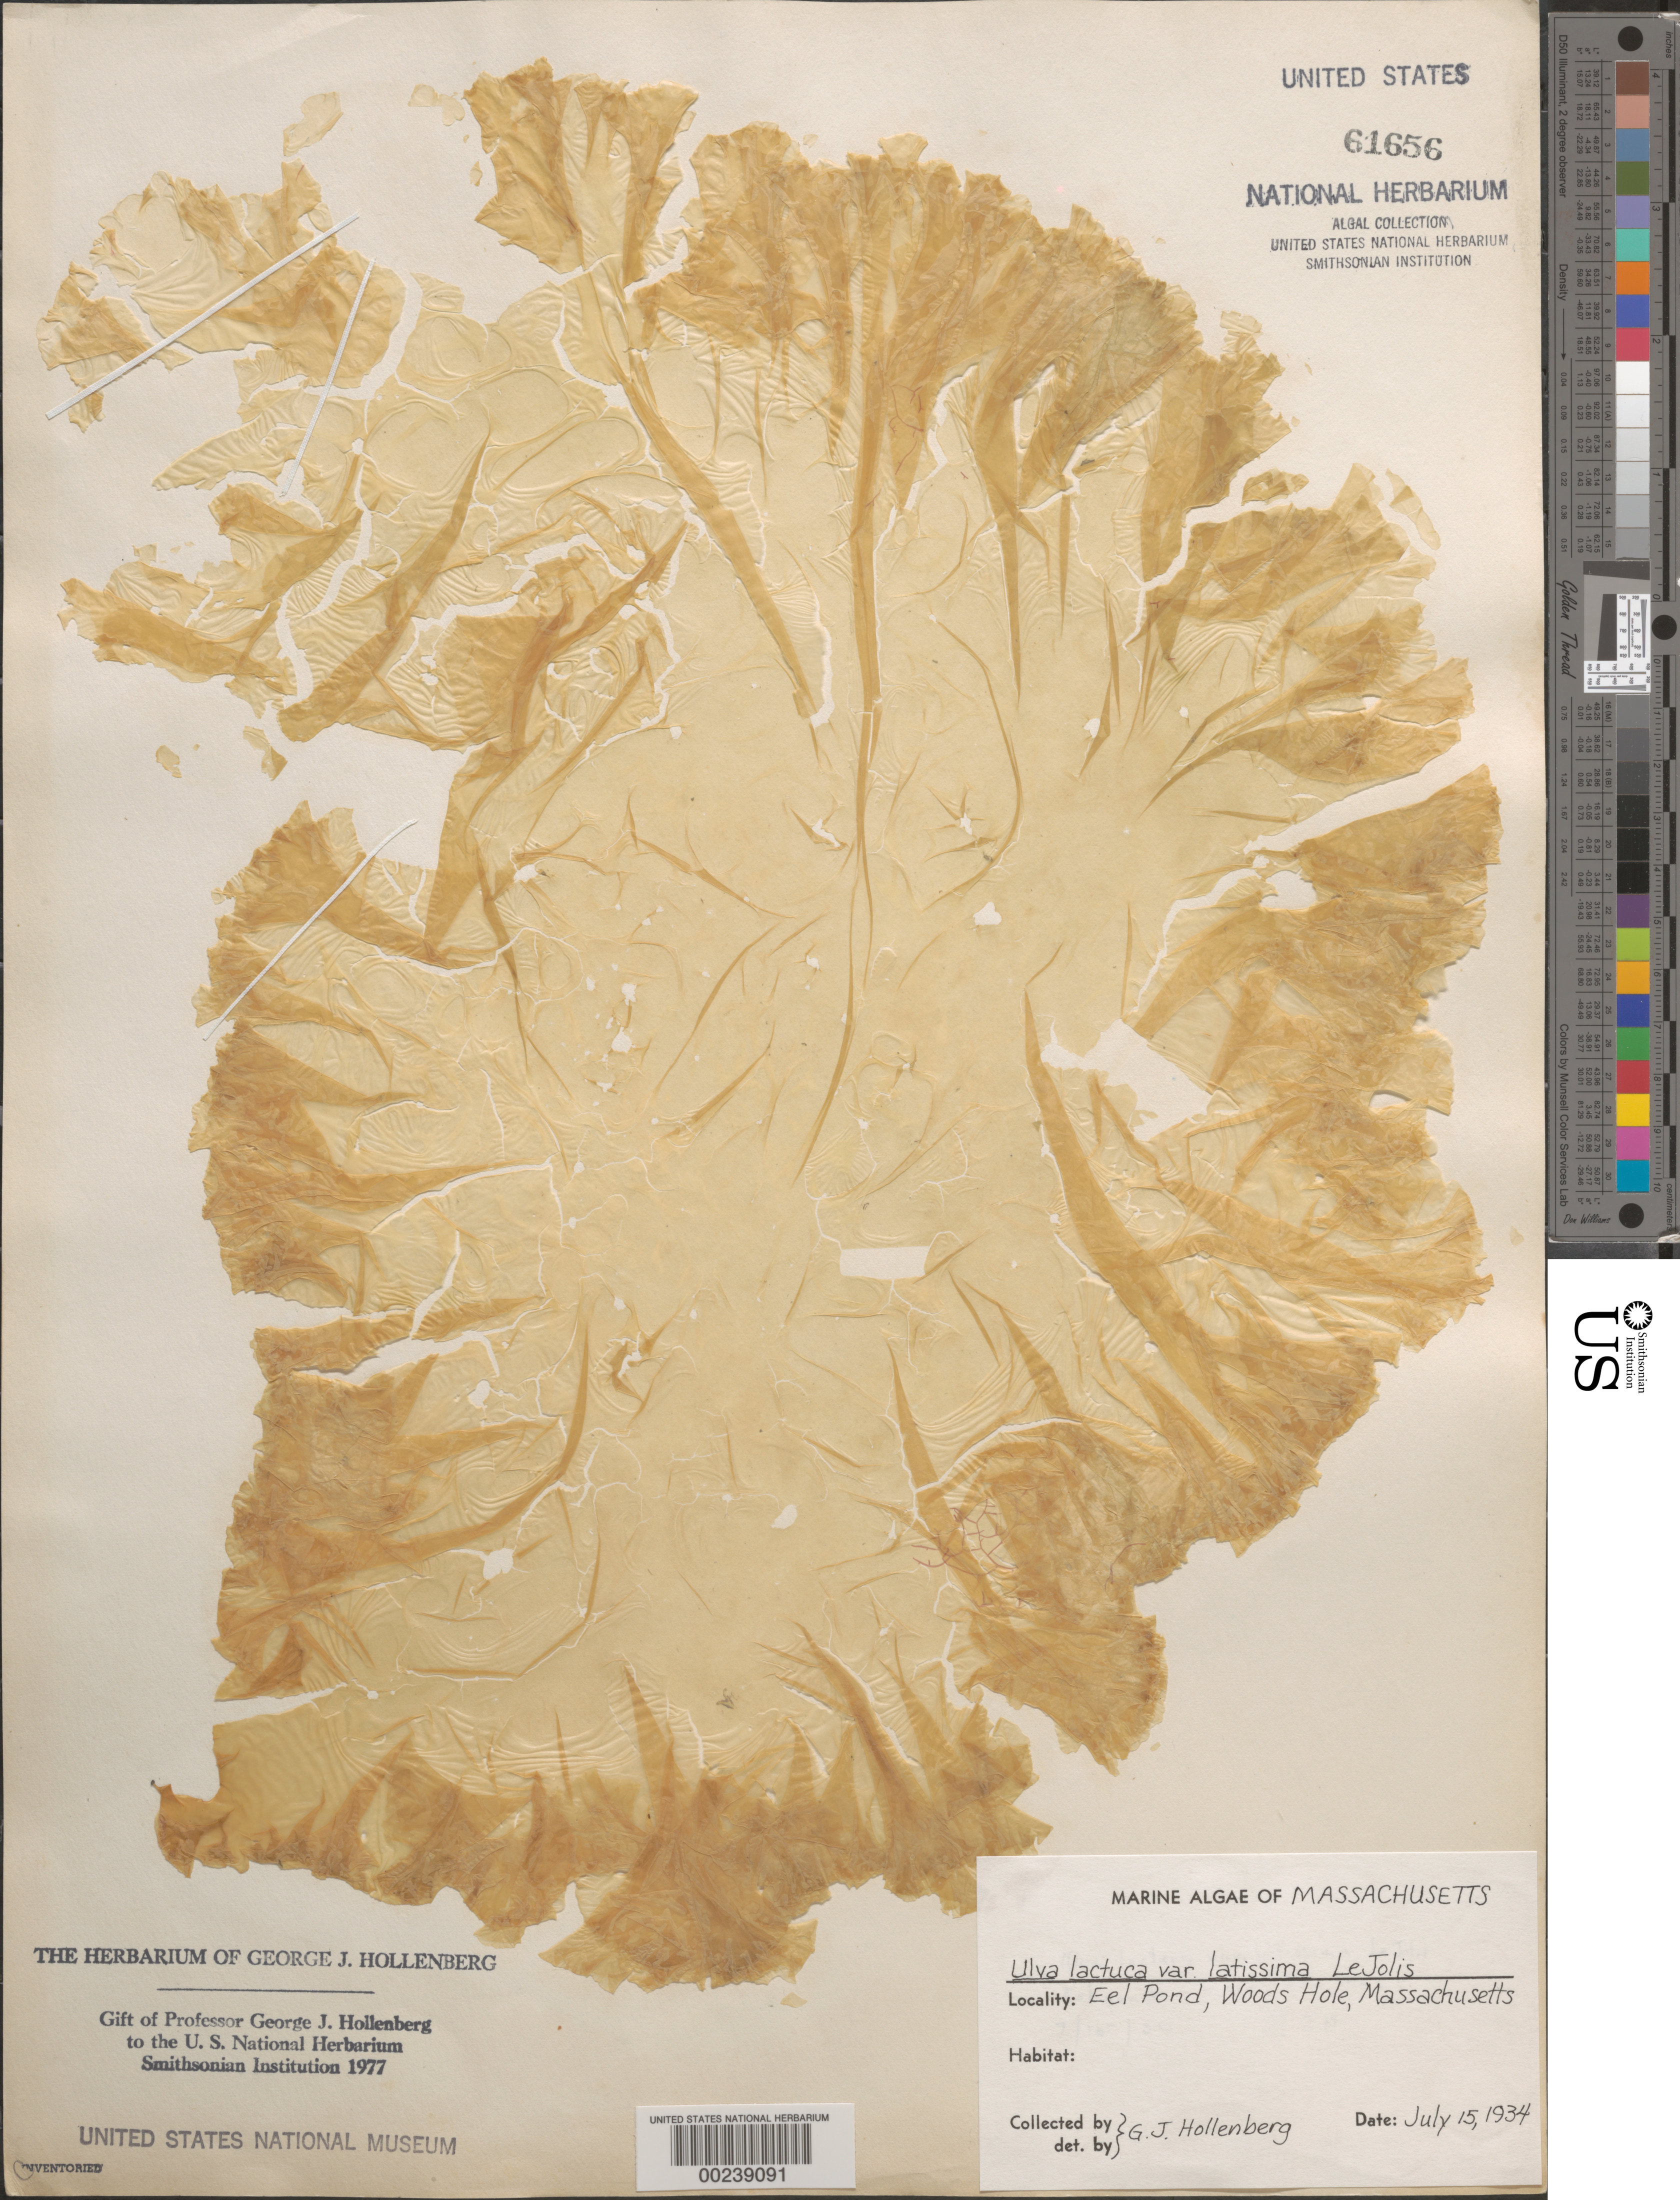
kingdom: Plantae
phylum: Chlorophyta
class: Ulvophyceae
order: Ulvales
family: Ulvaceae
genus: Ulva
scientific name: Ulva lactuca var. latissima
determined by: Hollenberg, George J.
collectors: G. Hollenberg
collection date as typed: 15 Jul 1934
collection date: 1934-07-15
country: United States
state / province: Massachusetts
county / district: Barnstable County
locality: Woods Hole, Eel Pond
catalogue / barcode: US 61656